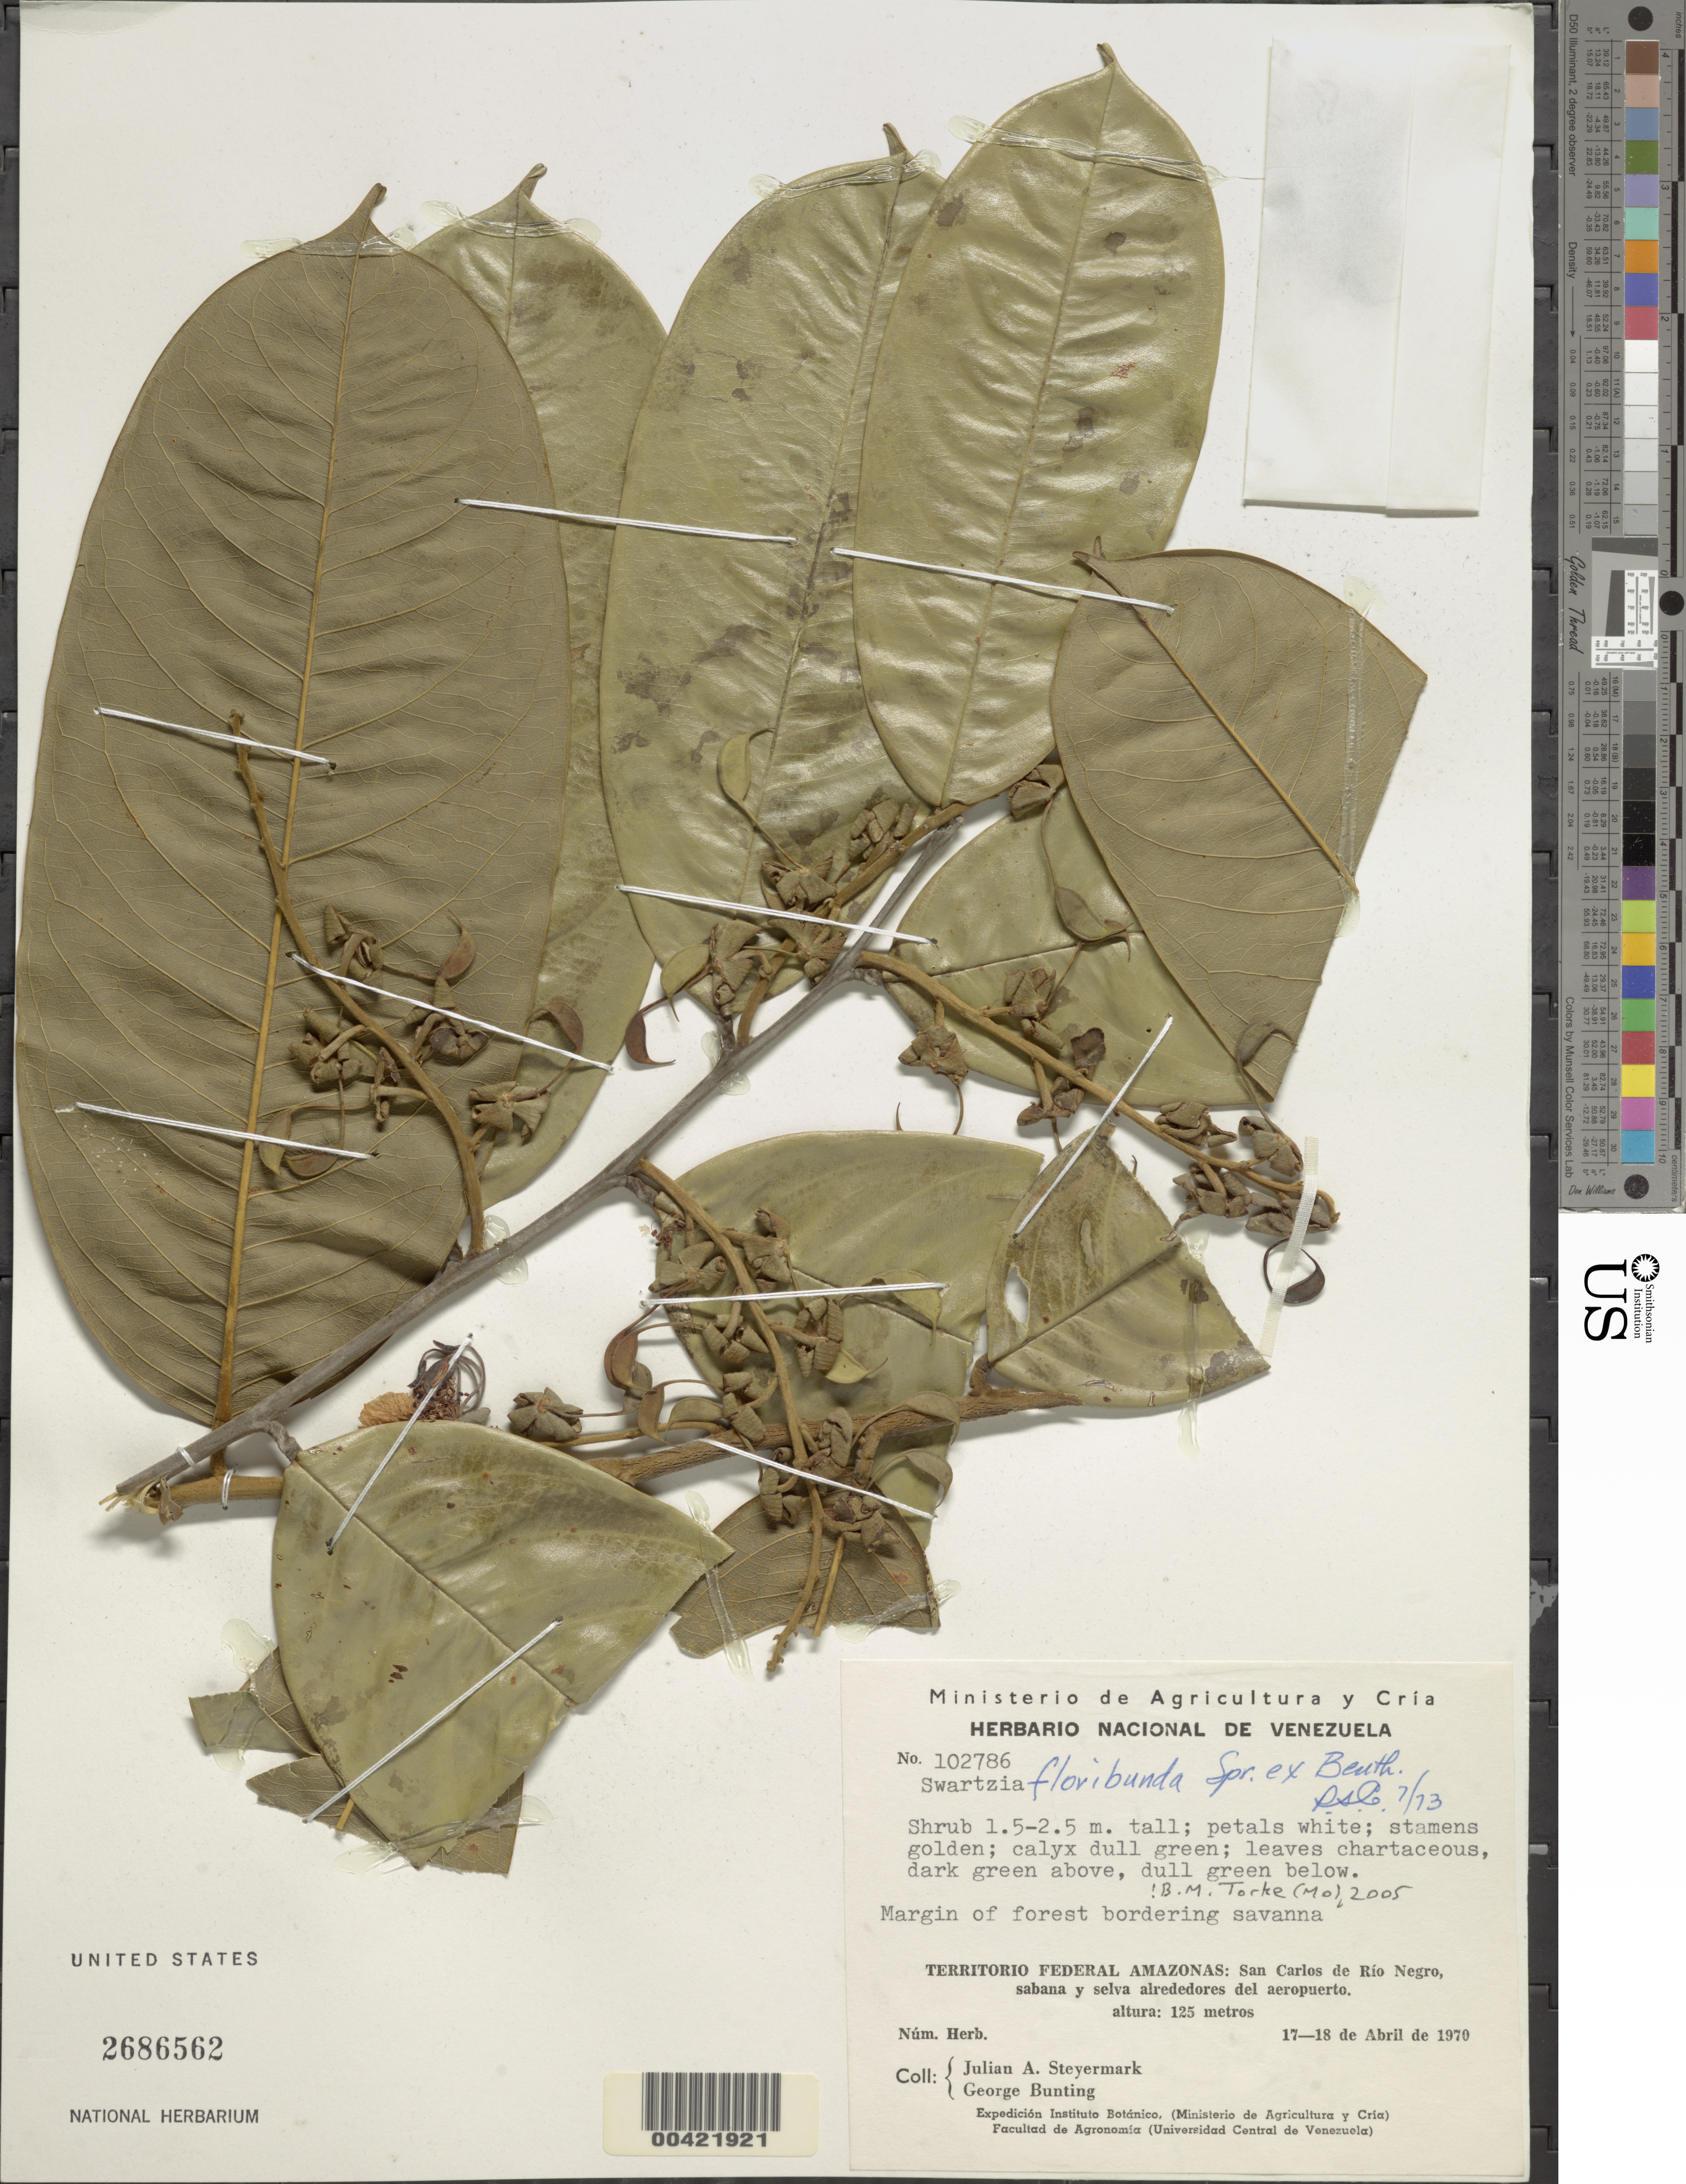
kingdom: Plantae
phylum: Tracheophyta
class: Magnoliopsida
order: Fabales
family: Fabaceae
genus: Swartzia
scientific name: Swartzia floribunda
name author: Spruce ex Benth.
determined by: Cowan, R. S.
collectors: J. Steyermark & G. S. Bunting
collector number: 102786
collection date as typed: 17 Apr 1970 to 18 Apr 1970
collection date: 1970-04-17/1970-04-18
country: Venezuela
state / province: Amazonas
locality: San carlos de rio negro, alrededores del aeropuerto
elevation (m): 125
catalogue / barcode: US 2686562